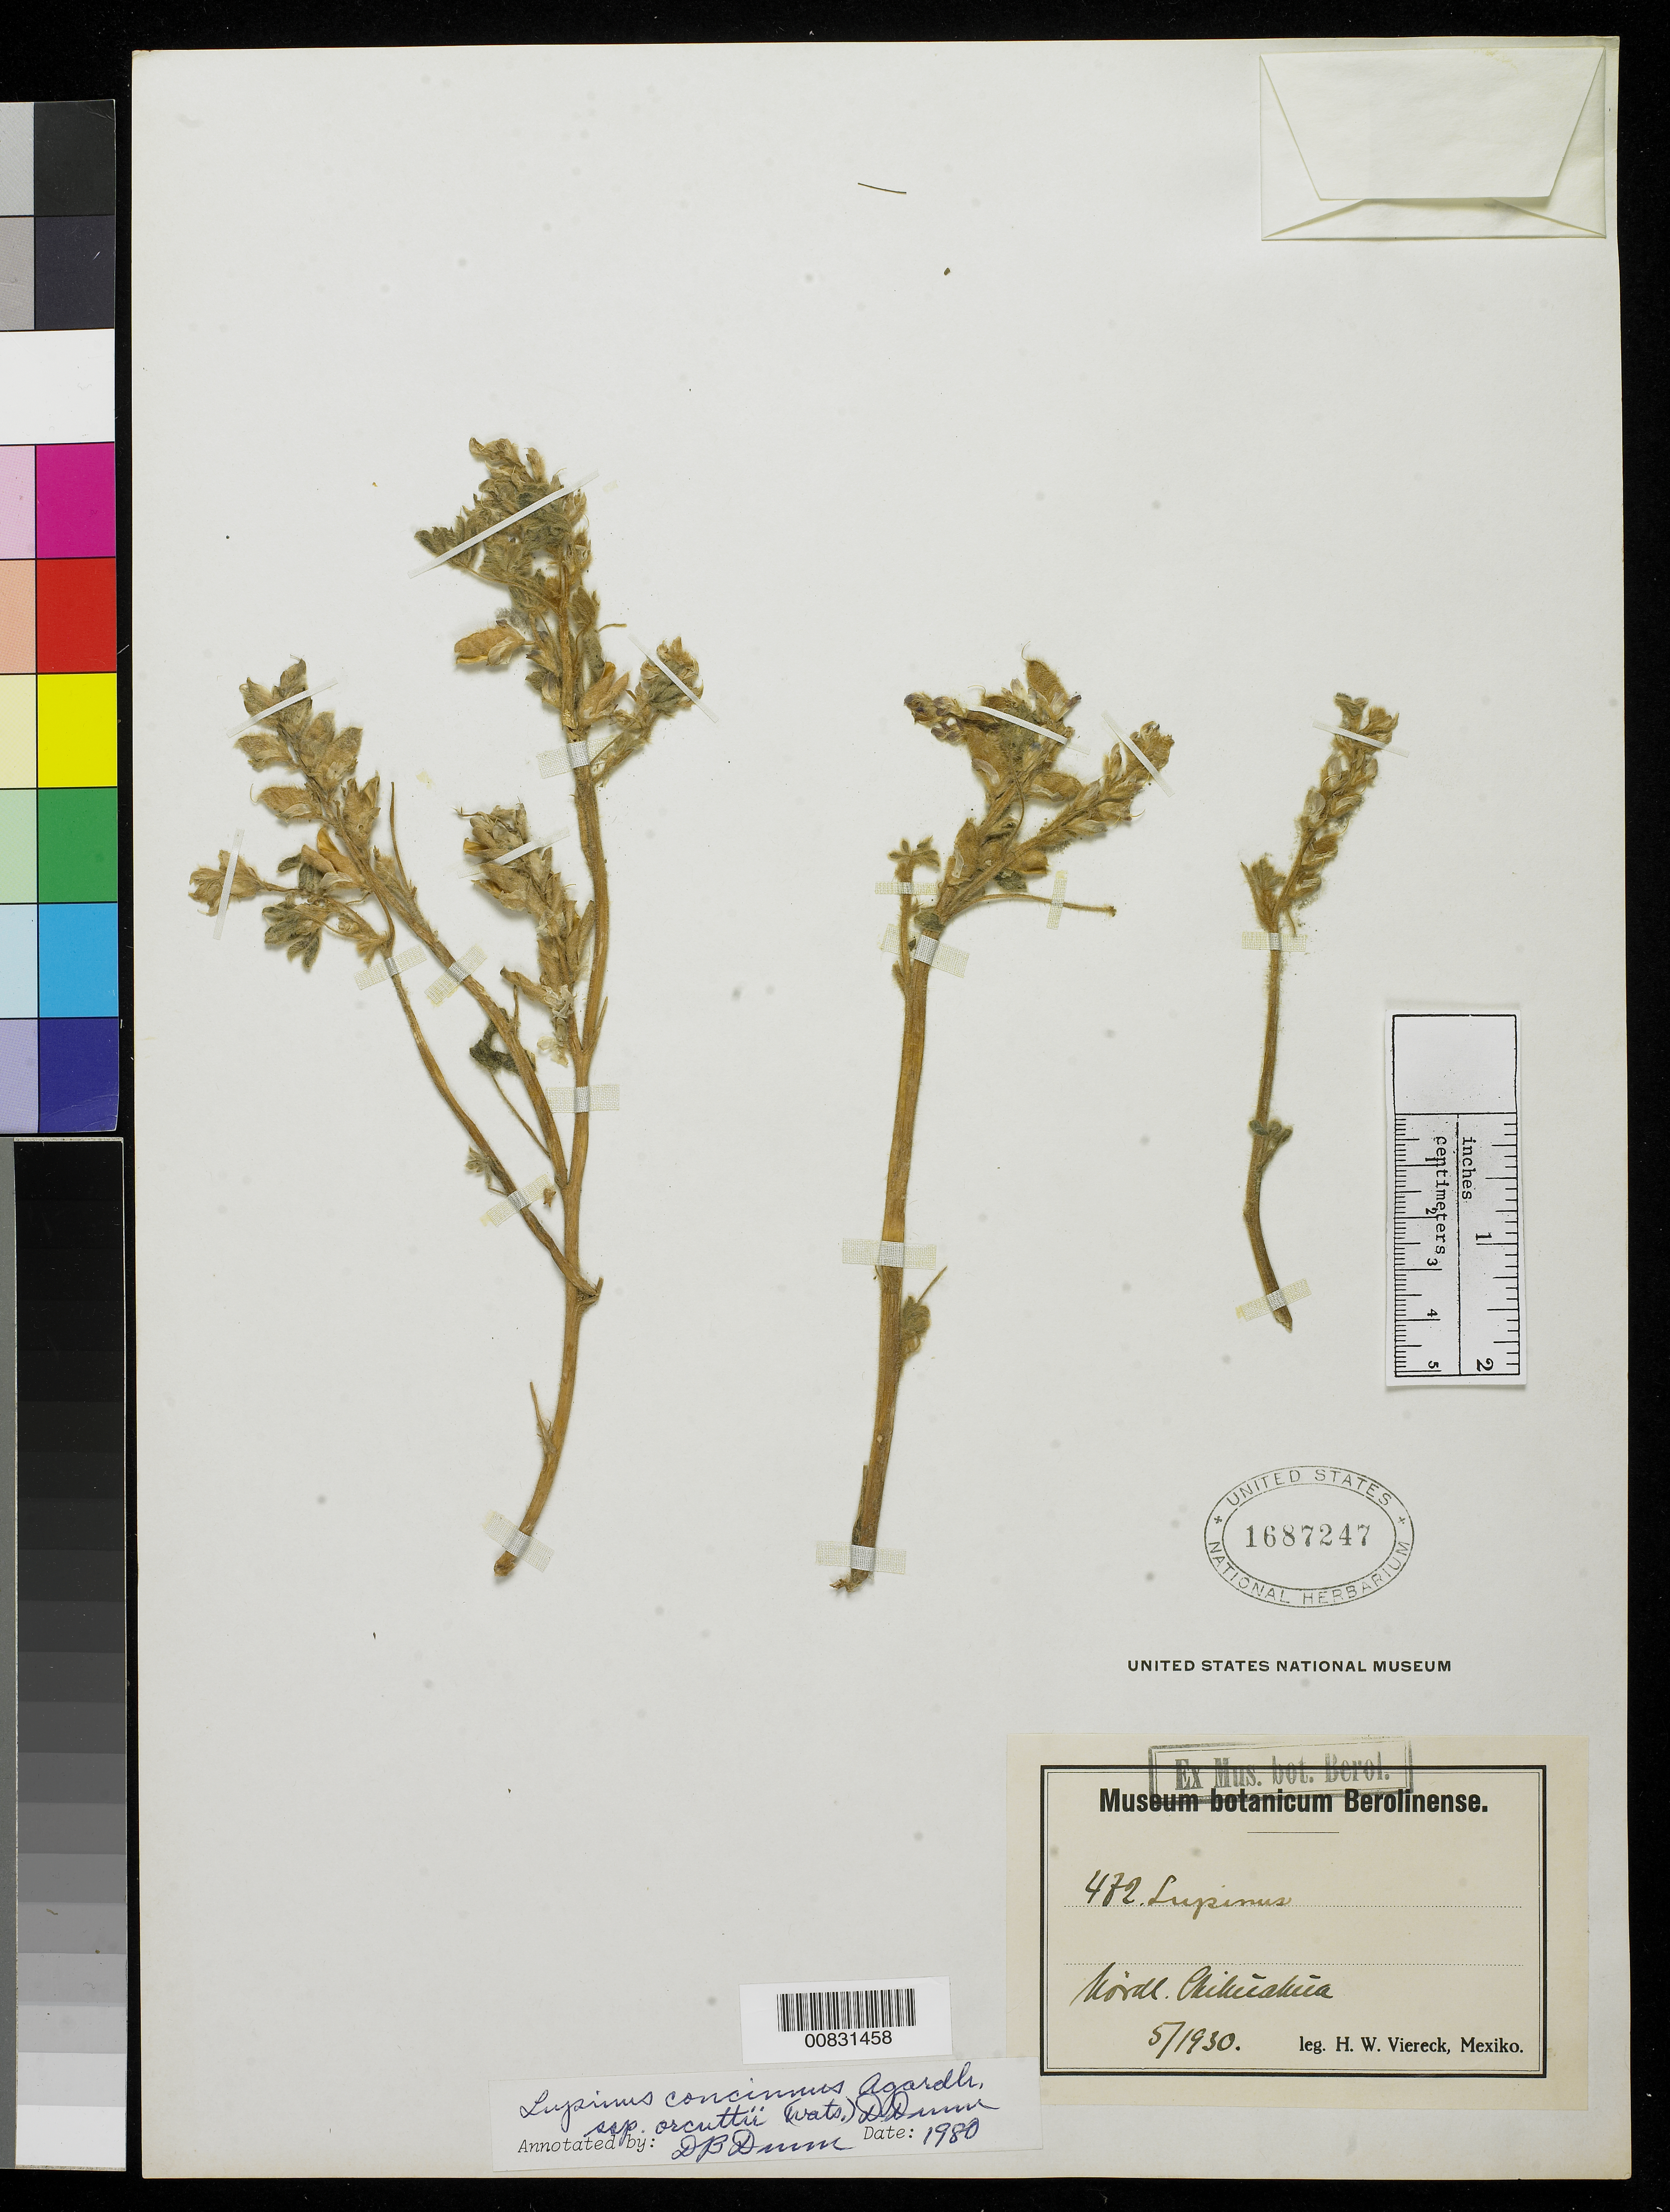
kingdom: Plantae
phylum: Tracheophyta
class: Magnoliopsida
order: Fabales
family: Fabaceae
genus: Lupinus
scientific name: Lupinus concinnus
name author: J. Agardh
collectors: H. W. Viereck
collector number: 472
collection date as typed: May 1930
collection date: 1930-05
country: Mexico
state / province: Chihuahua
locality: Nördl Chihuahua.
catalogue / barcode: US 1687247